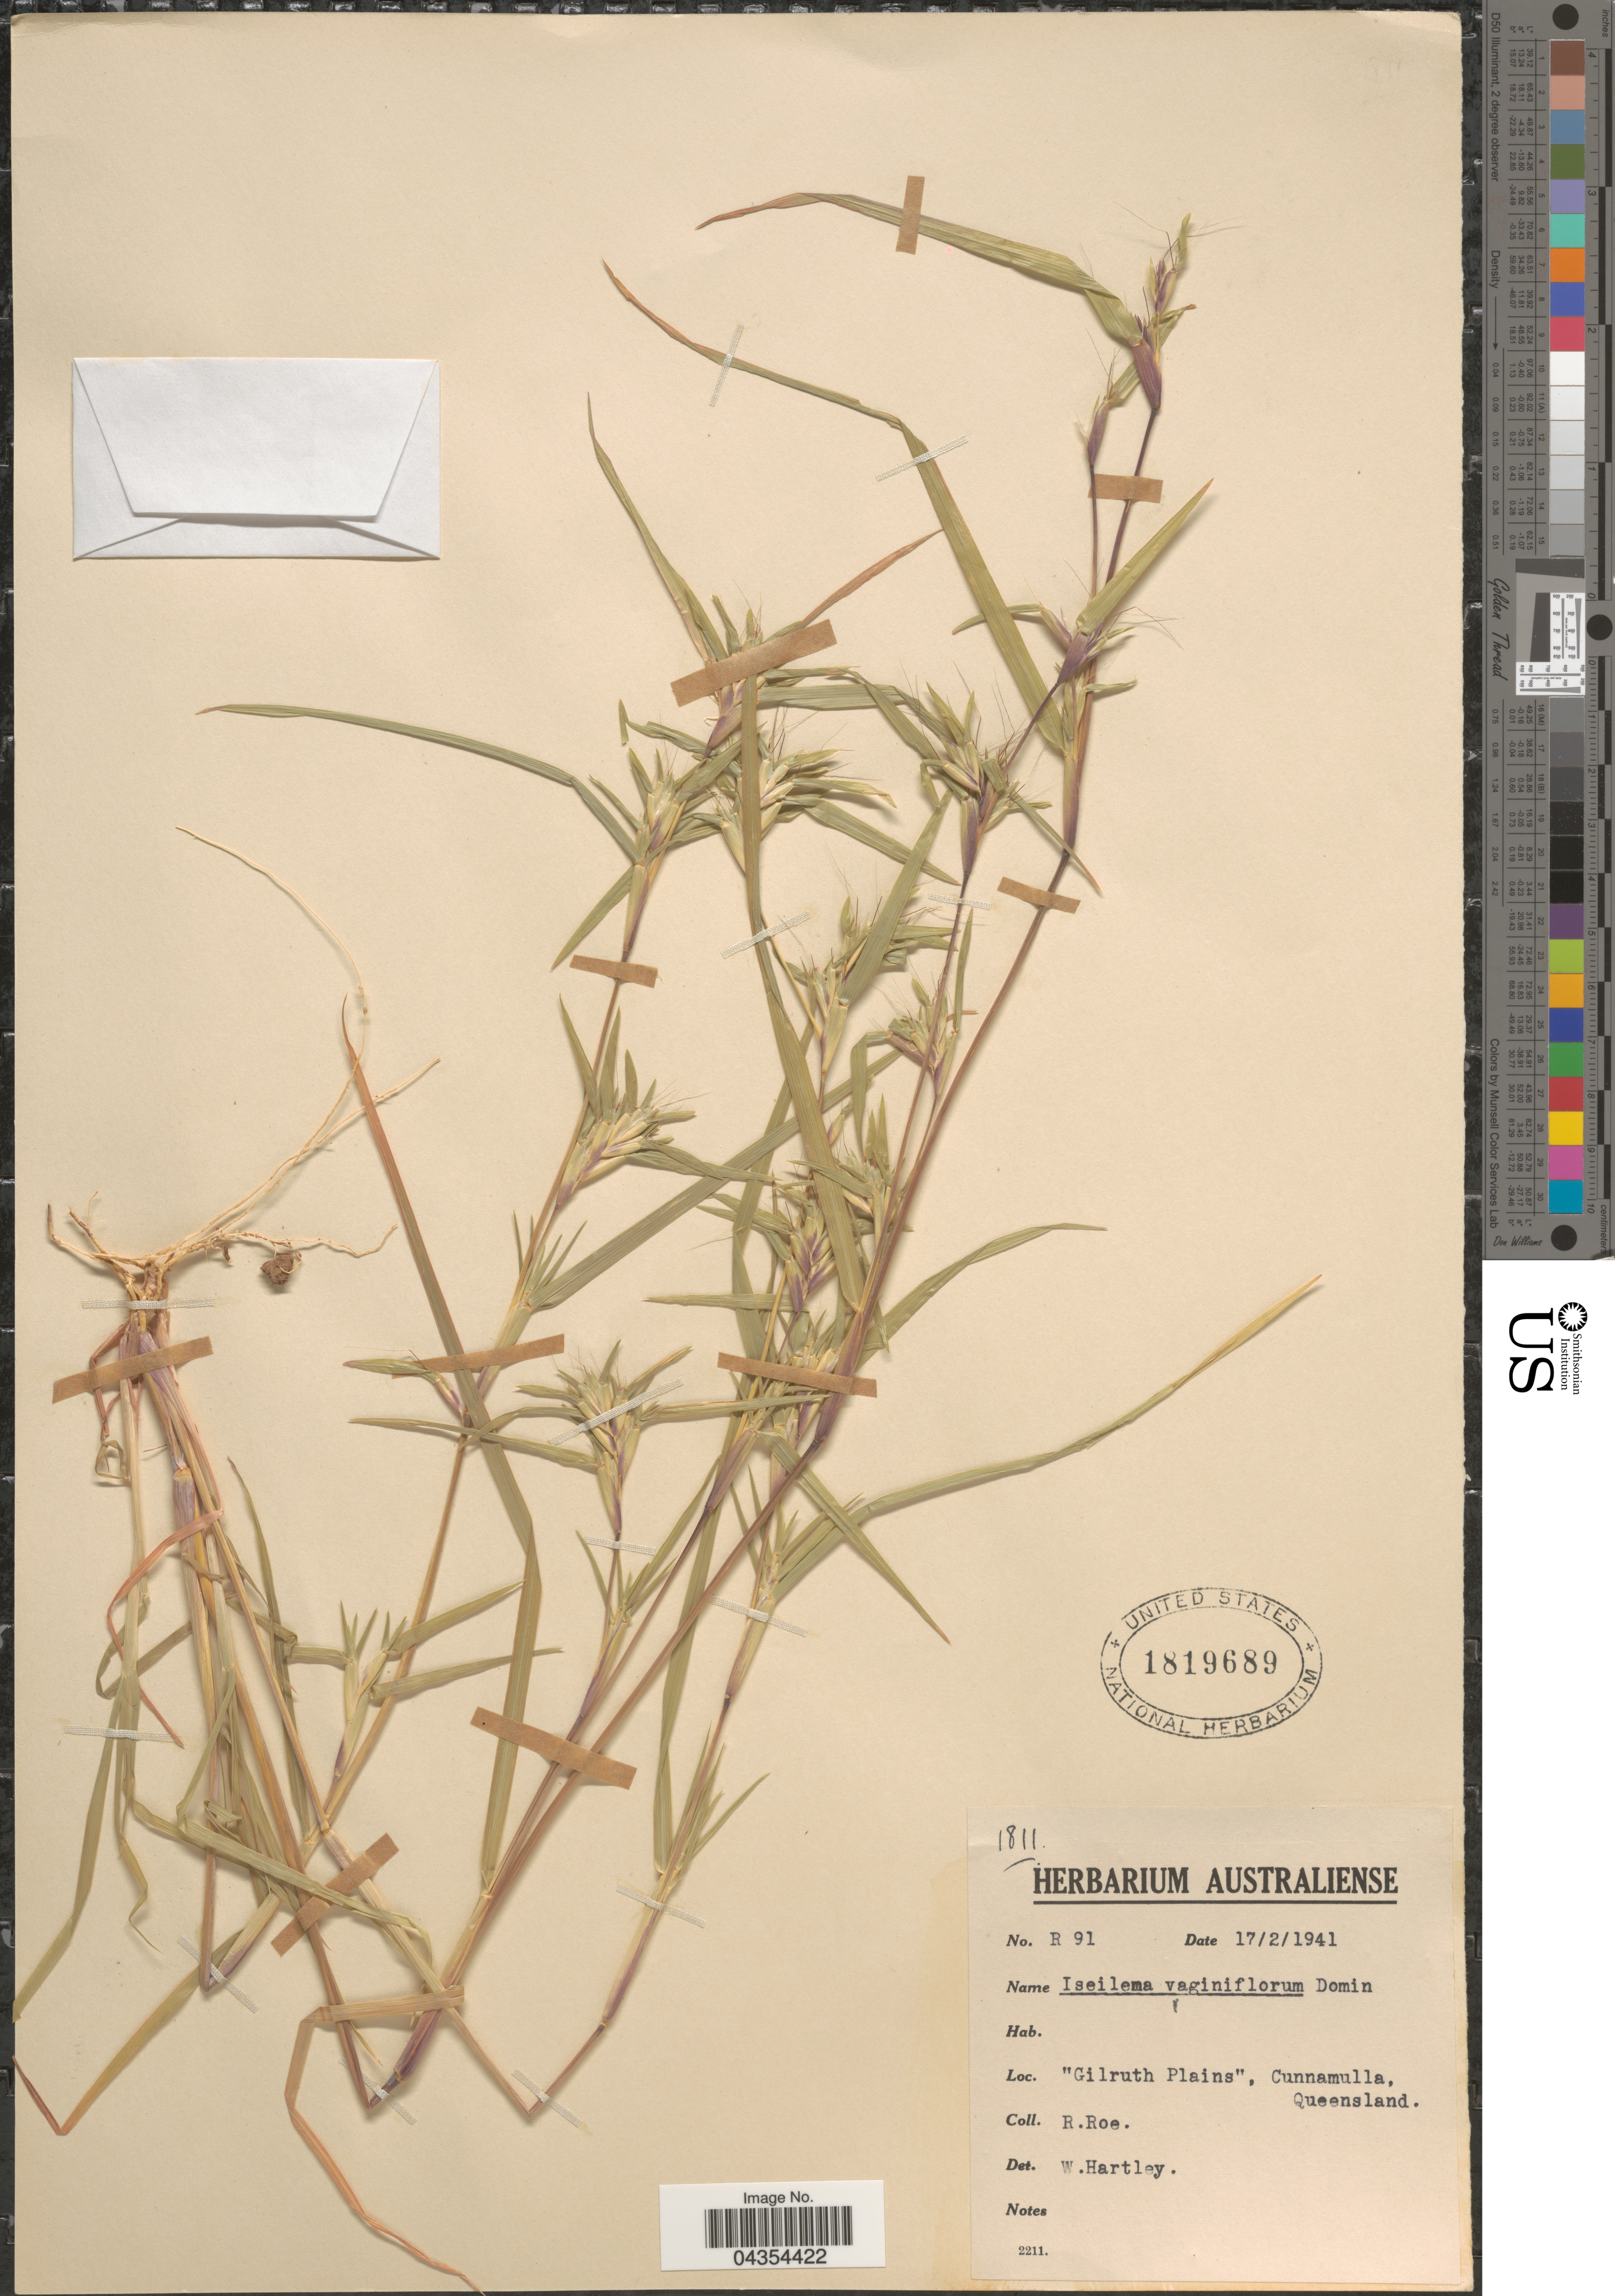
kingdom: Plantae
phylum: Tracheophyta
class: Liliopsida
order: Poales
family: Poaceae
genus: Iseilema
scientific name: Iseilema vaginiflorum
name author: Domin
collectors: R. Roe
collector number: R91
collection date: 1941-02-17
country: Australia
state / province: Queensland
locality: Gilruth Plains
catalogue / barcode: US 1819689